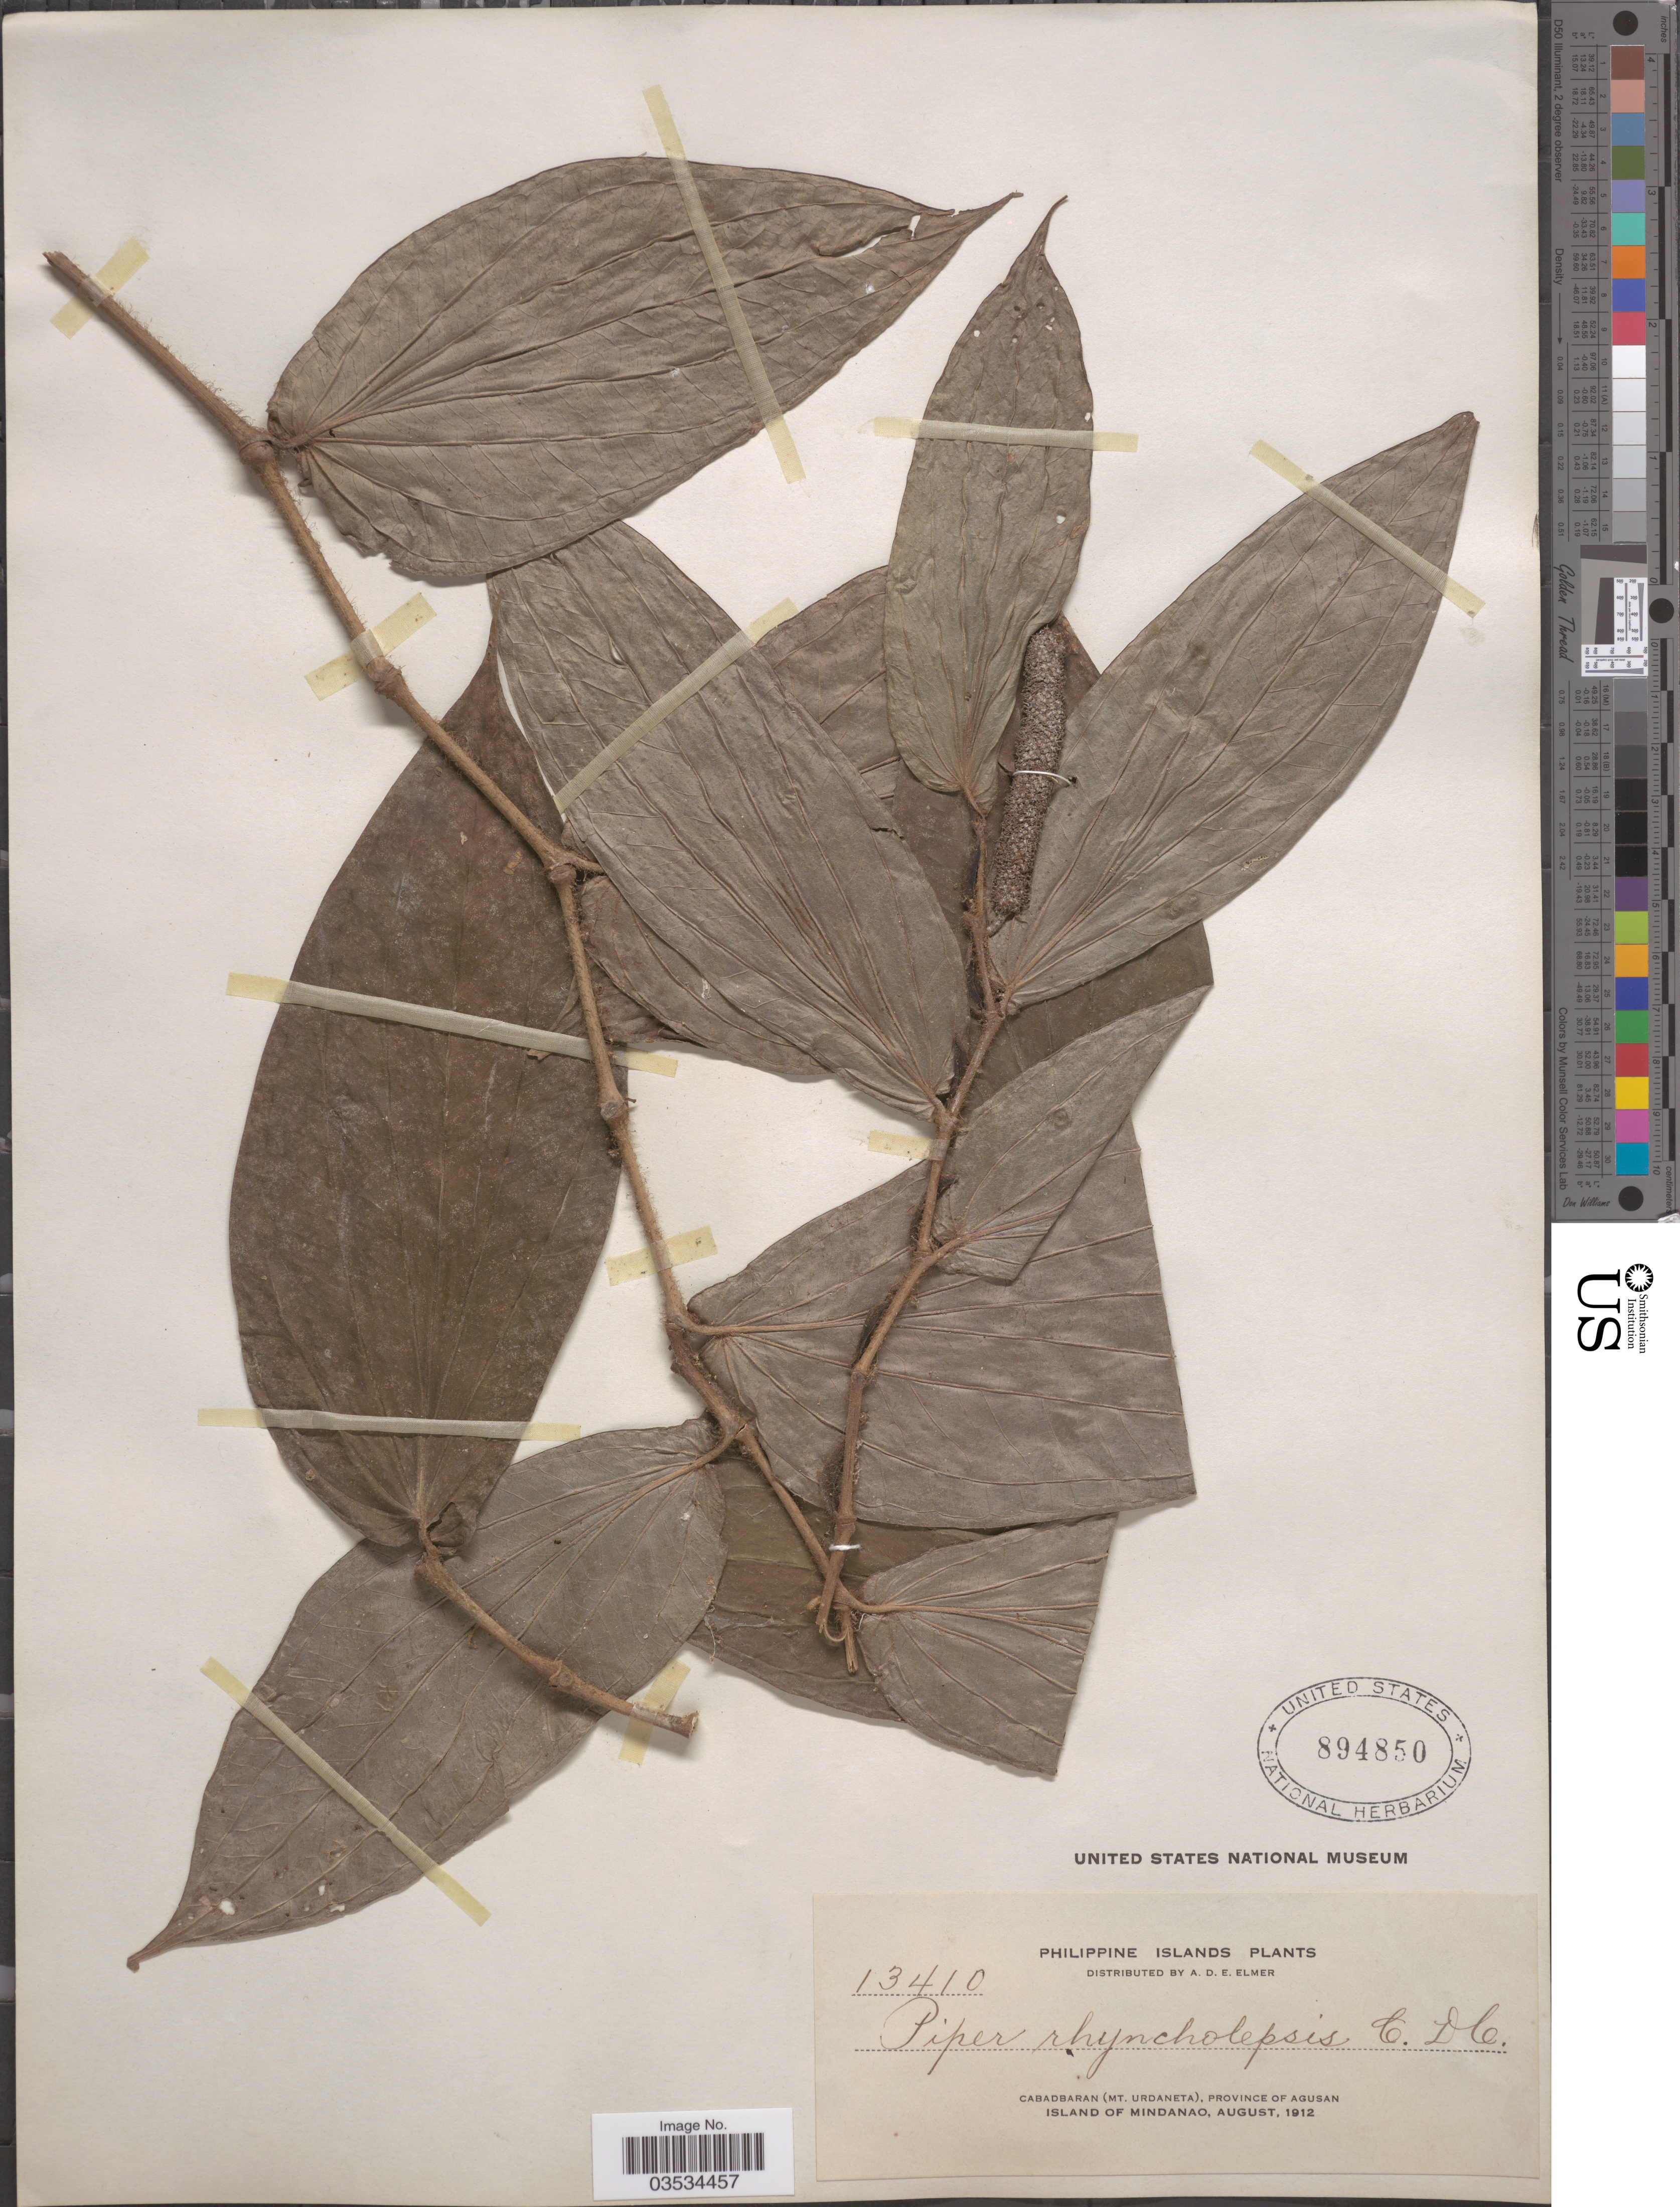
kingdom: Plantae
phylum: Tracheophyta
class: Magnoliopsida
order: Piperales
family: Piperaceae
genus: Piper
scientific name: Piper brevicuspe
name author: Merr.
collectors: A. D. E. Elmer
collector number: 13410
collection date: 1912-08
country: Philippines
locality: Philippine Islands. Cabadbaran (Mt. Urdaneta), Province of Agusan. Island of Mindanao.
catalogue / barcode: US 894850